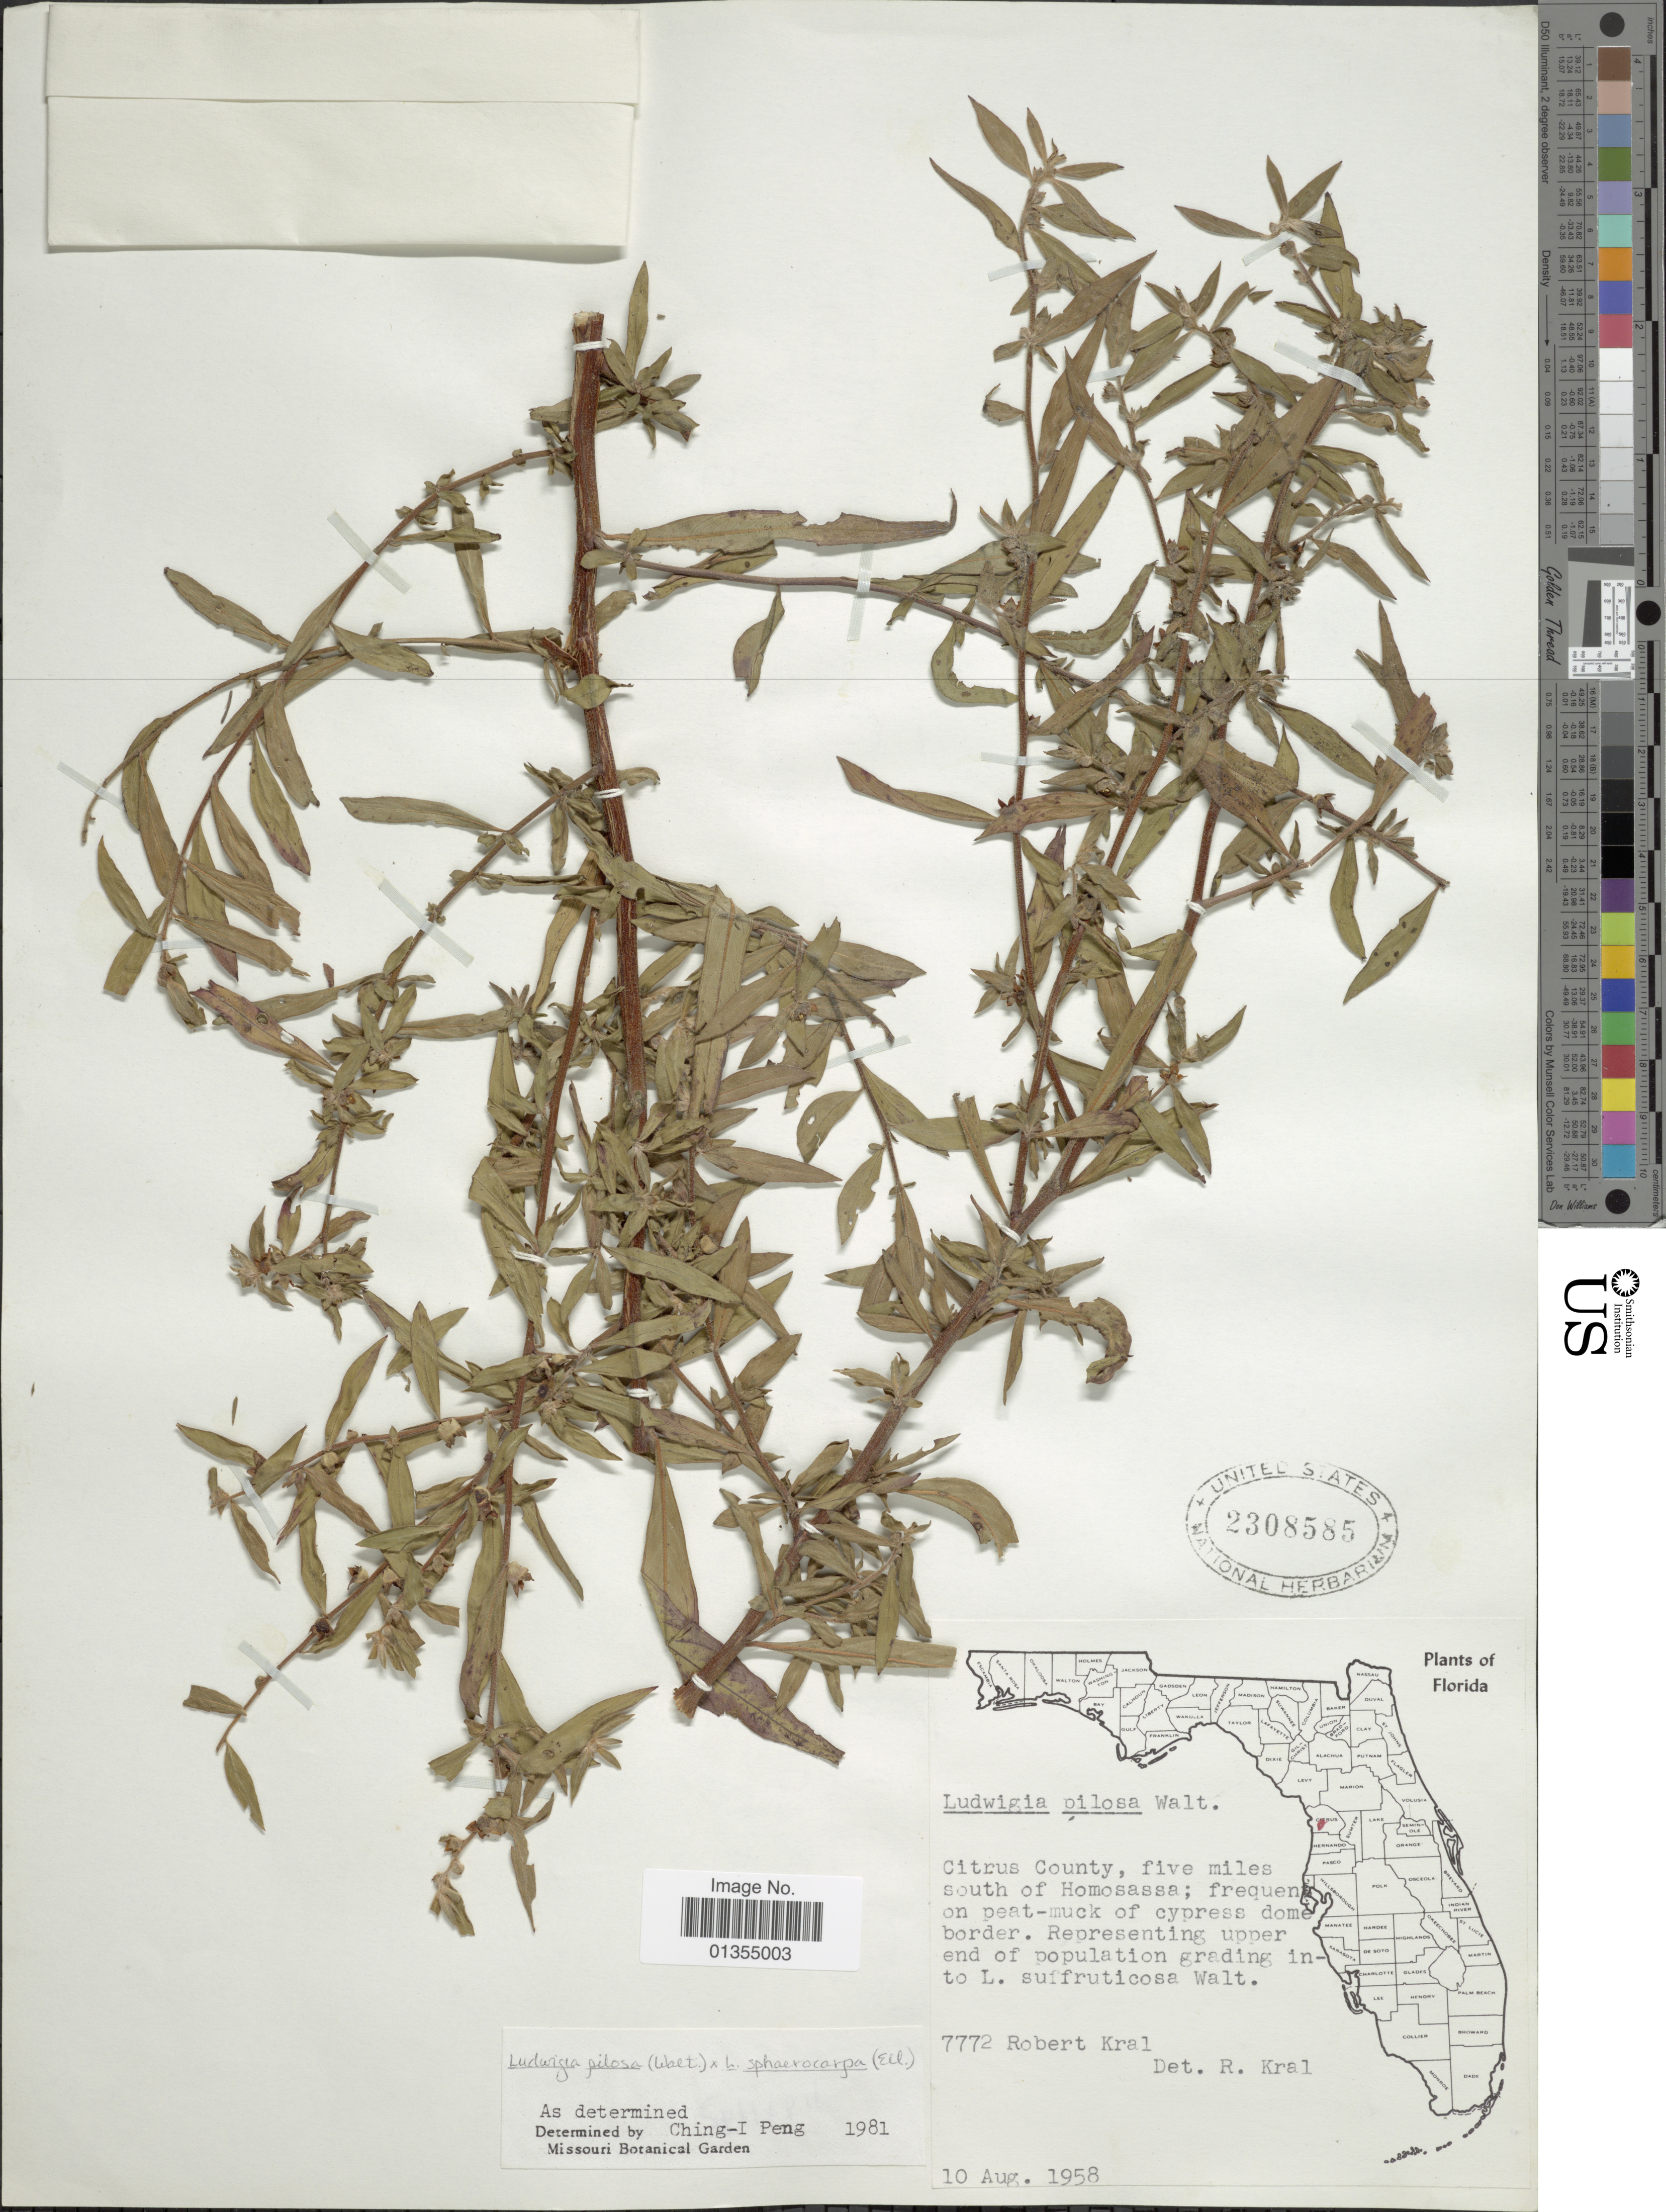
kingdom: Plantae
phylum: Tracheophyta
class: Magnoliopsida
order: Myrtales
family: Onagraceae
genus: Ludwigia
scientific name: Ludwigia pilosa x L. sphaerocarpa Elliott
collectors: R. Kral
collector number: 7772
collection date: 1958-08-10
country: United States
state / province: Florida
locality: Citrus County, five miles south of Homosassa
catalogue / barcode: US 2308585